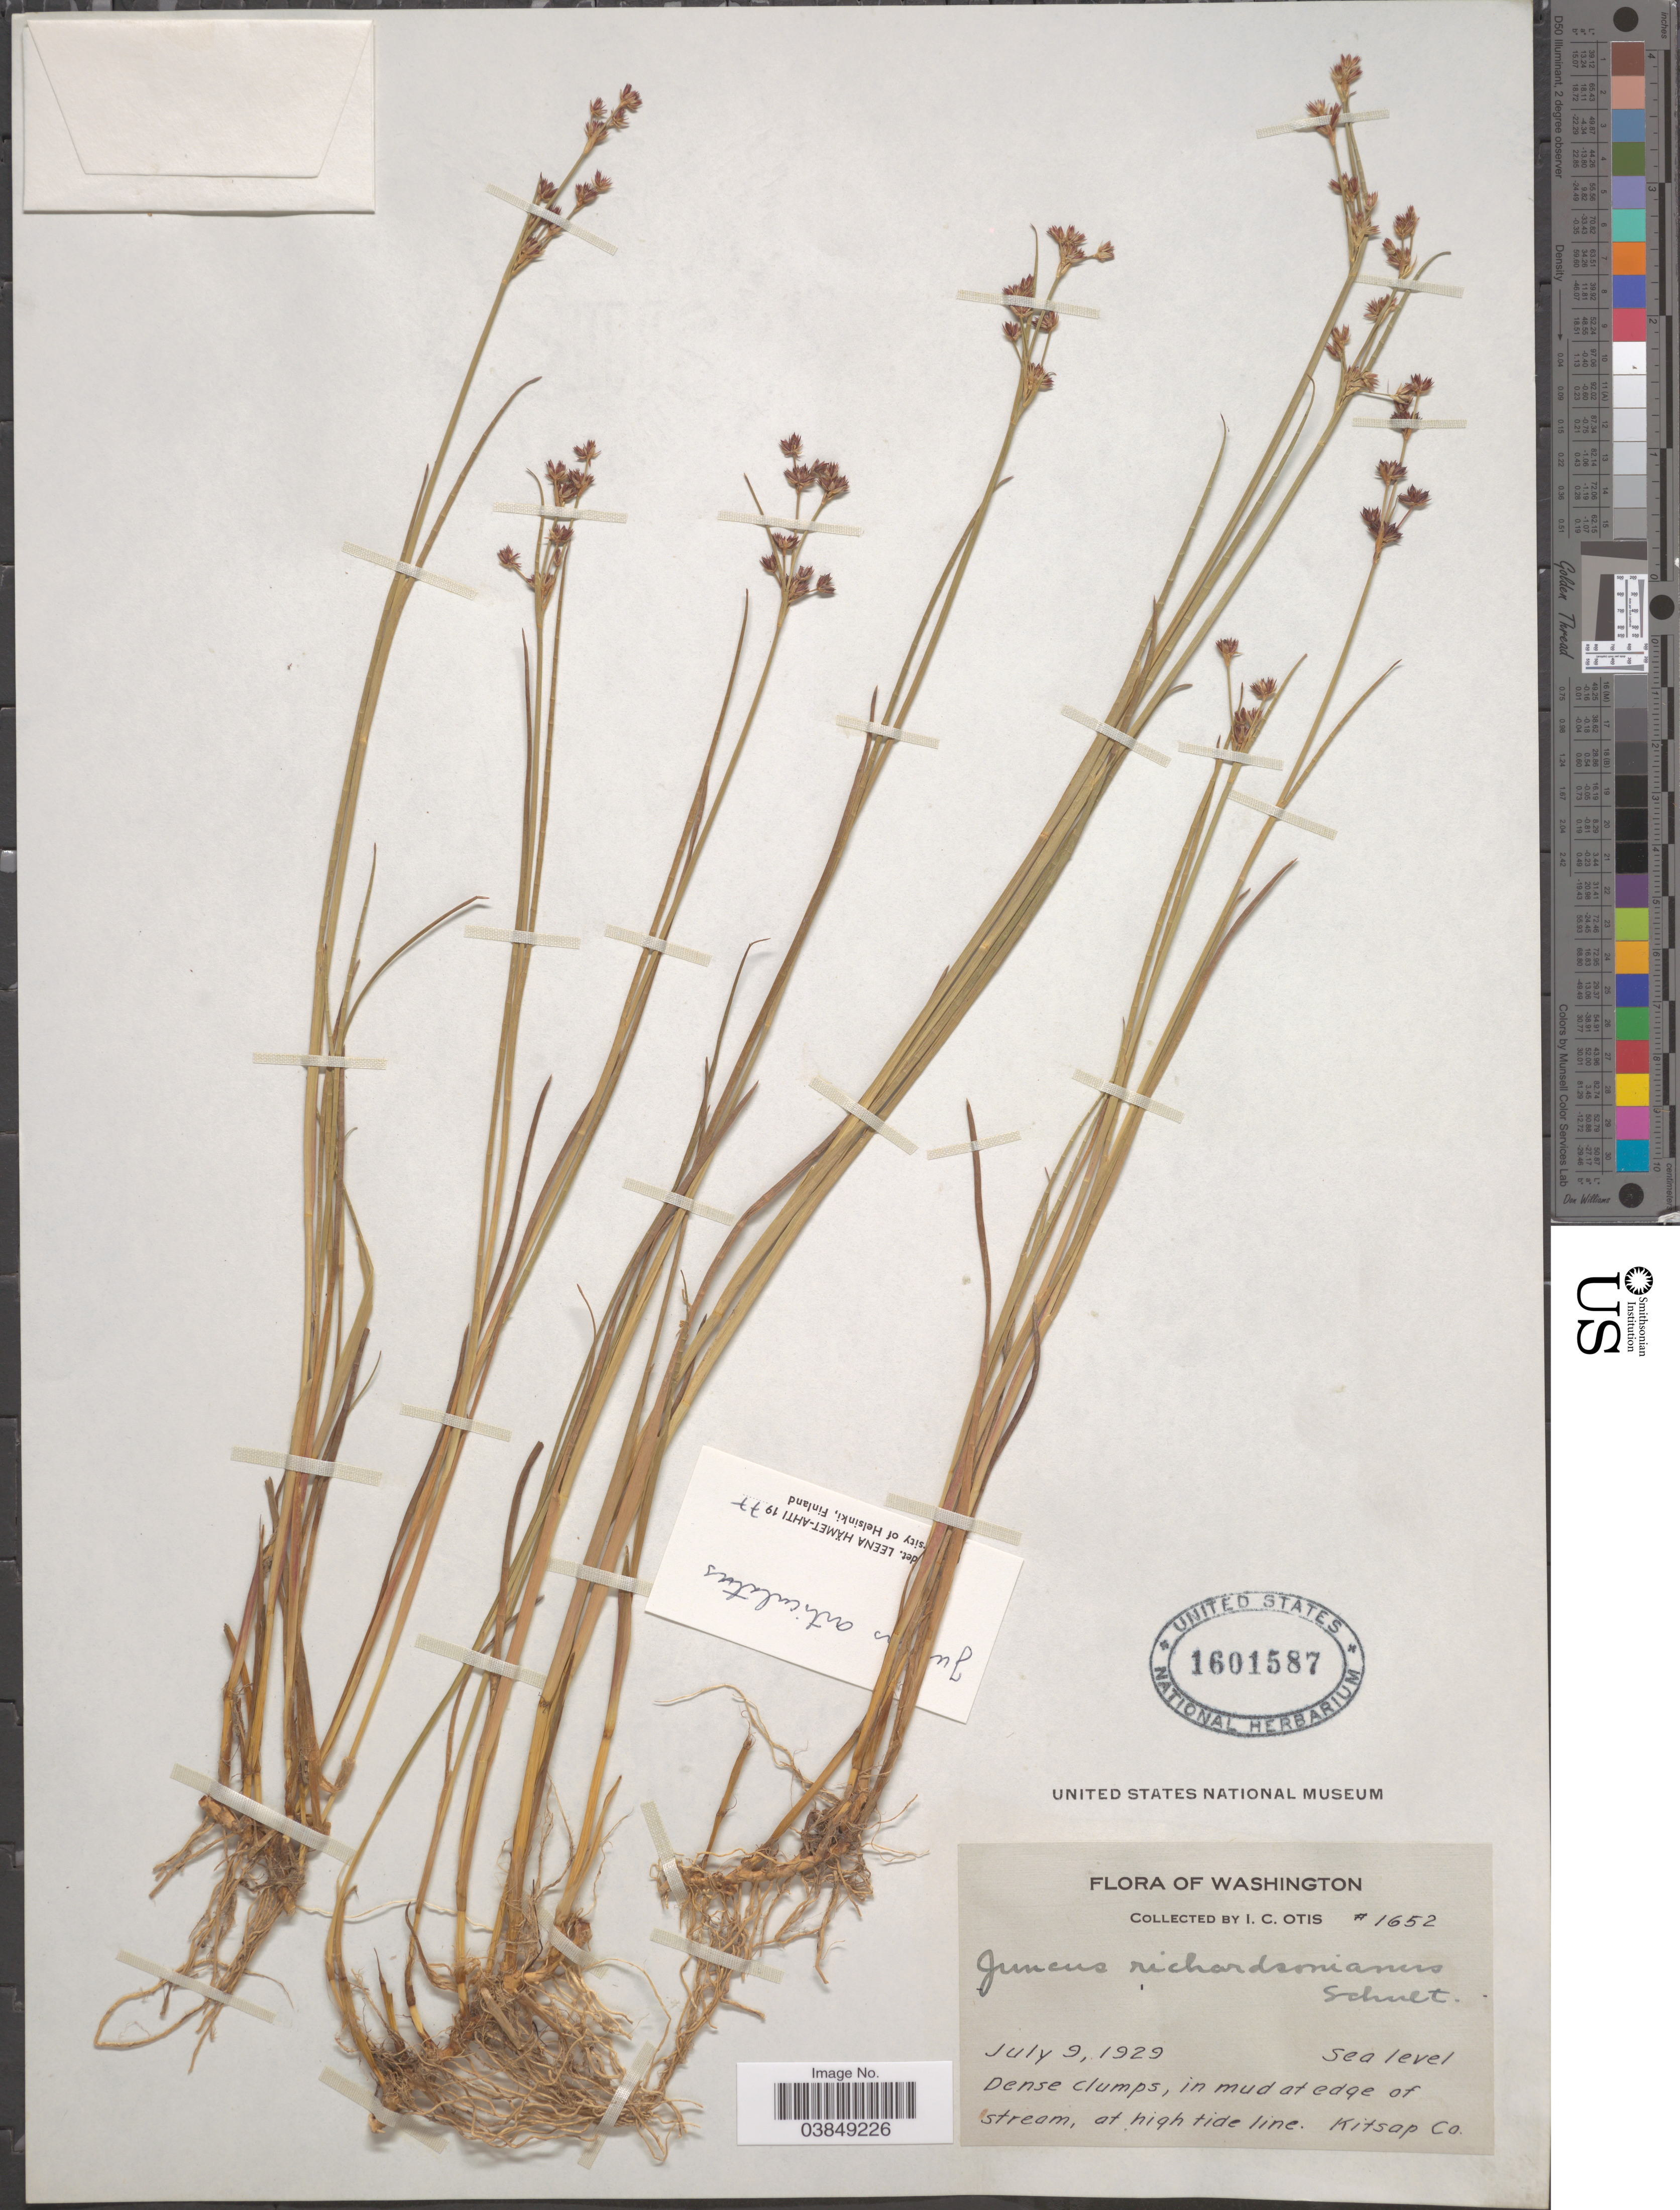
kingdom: Plantae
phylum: Tracheophyta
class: Liliopsida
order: Poales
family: Juncaceae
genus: Juncus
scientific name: Juncus alpinus var. rariflorus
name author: (Hartm.) Hartm.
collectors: I. C. Otis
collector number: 1652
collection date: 1929-07-09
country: United States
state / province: Washington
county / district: Kitsap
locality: In mud at edge of stream, at high tide line. Kitsap Co.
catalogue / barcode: US 1601587